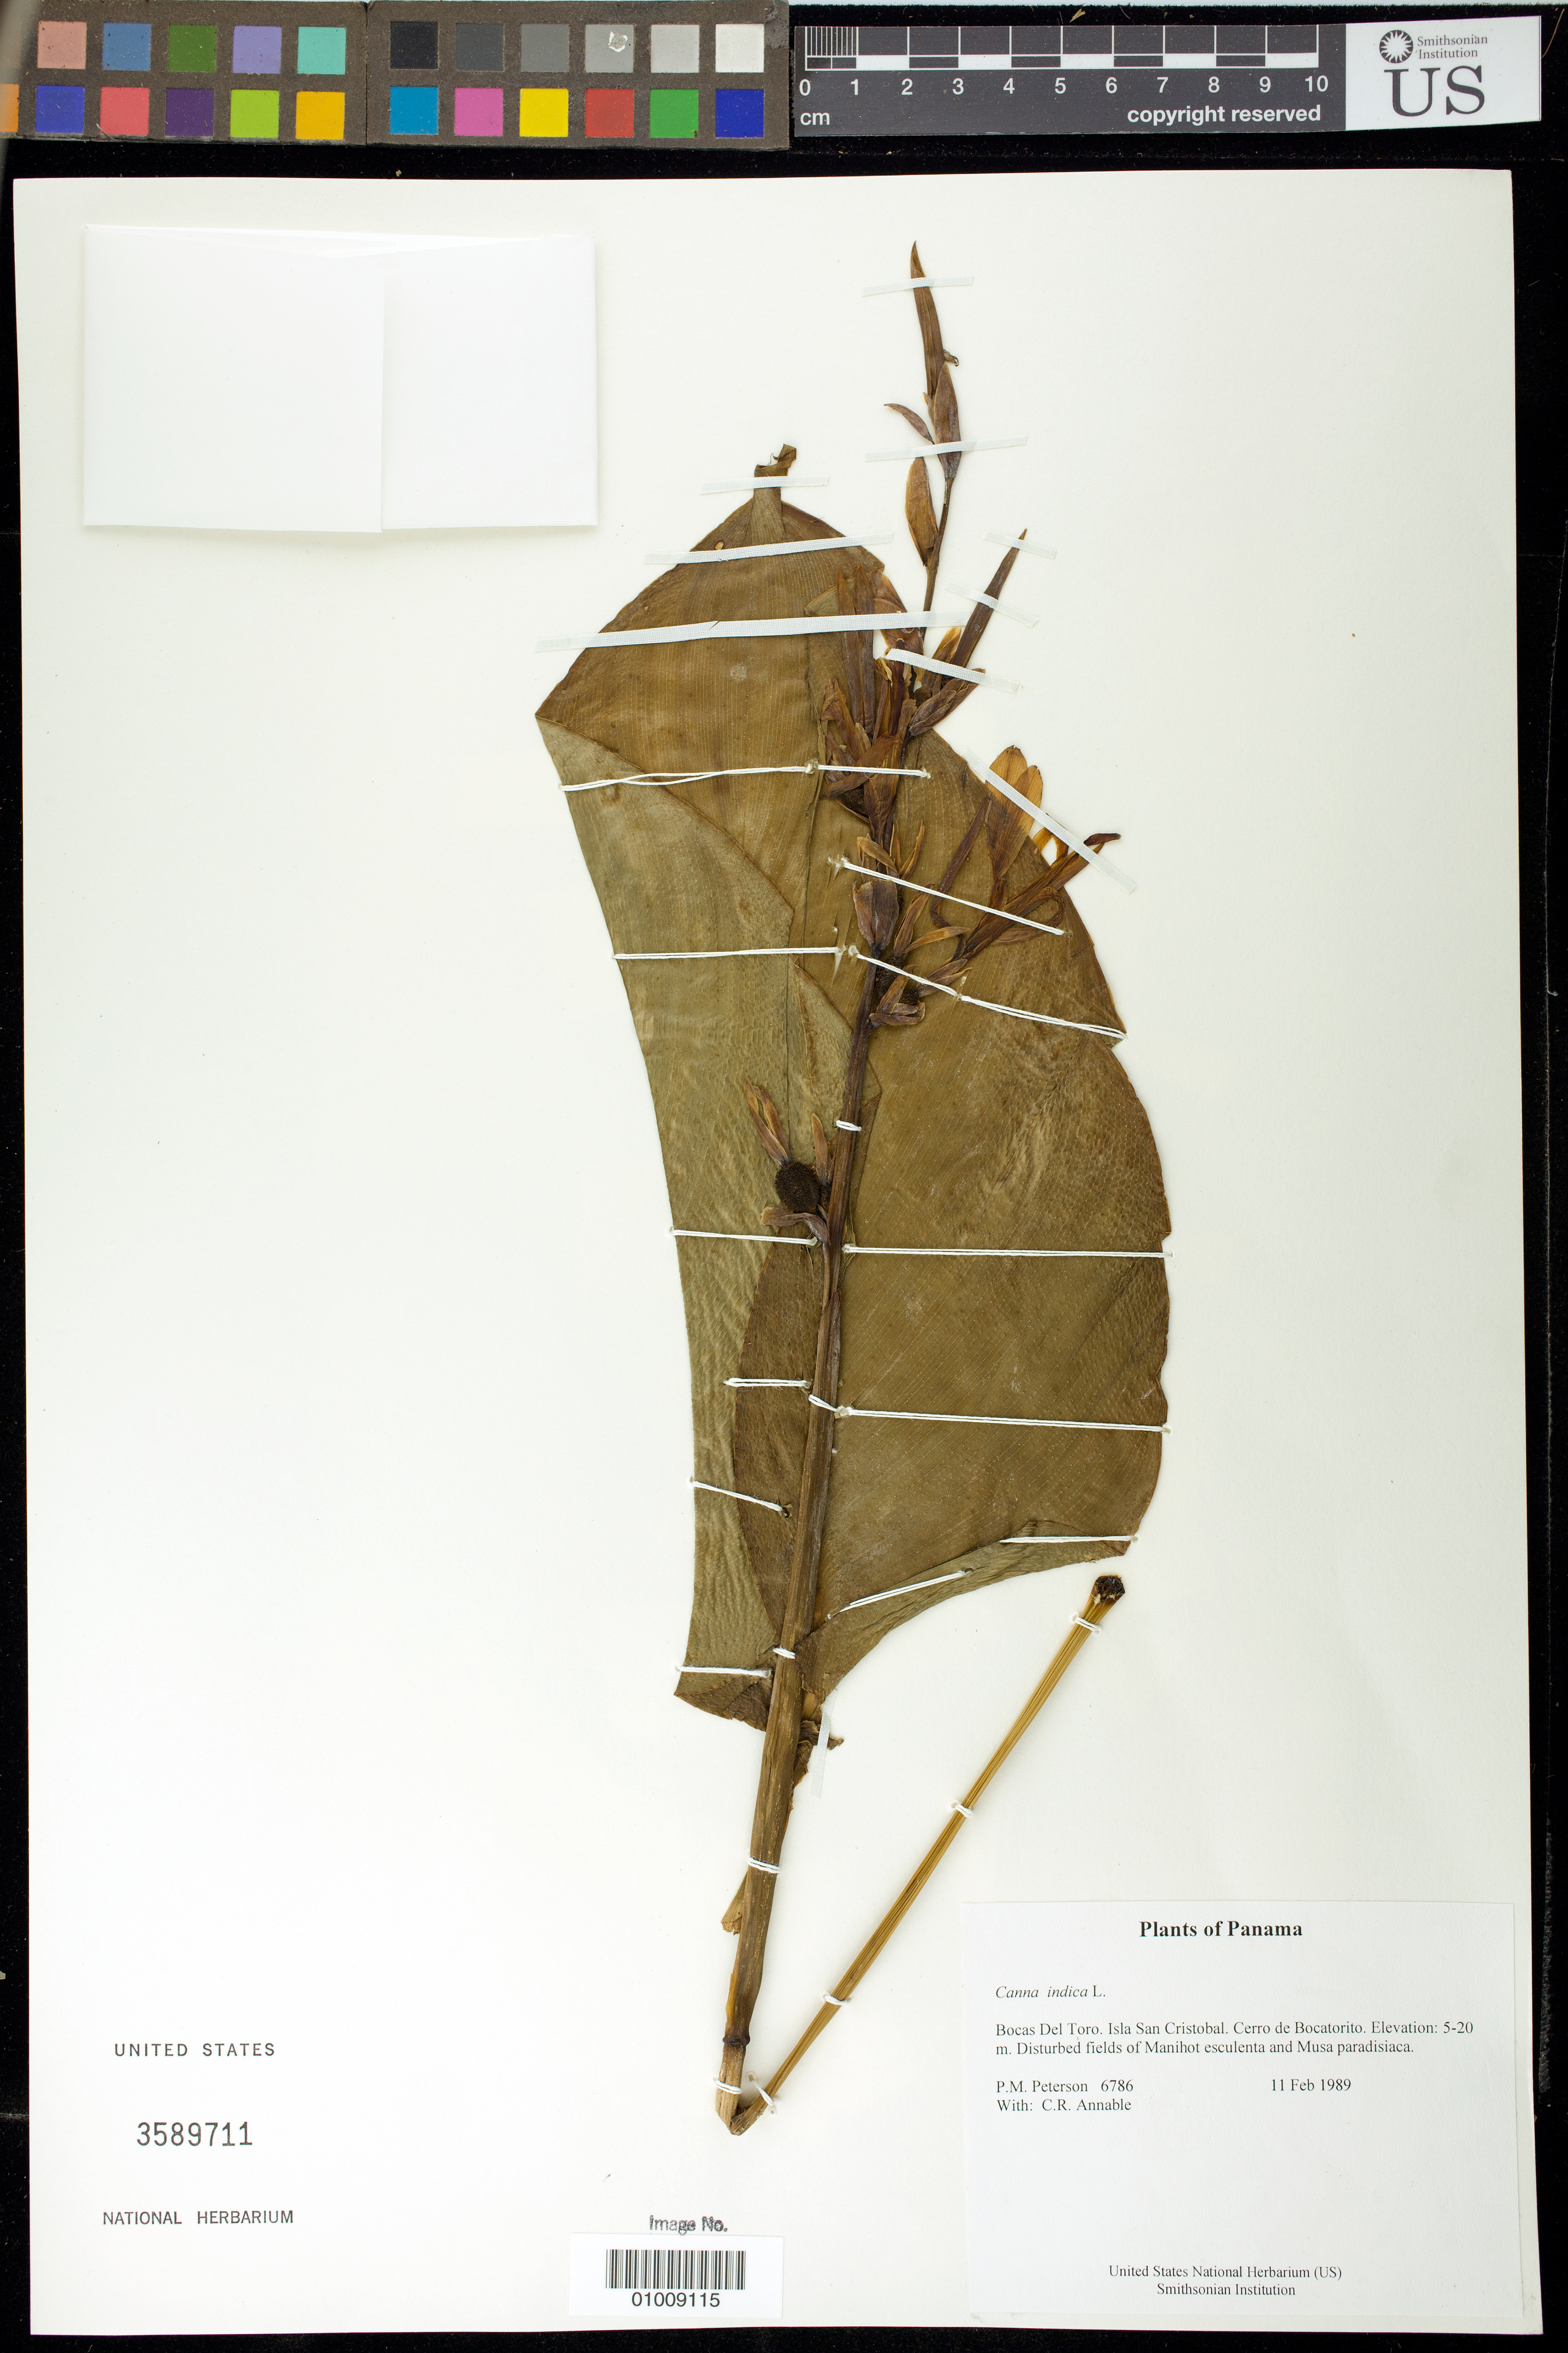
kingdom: Plantae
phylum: Tracheophyta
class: Liliopsida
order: Zingiberales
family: Cannaceae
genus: Canna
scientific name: Canna indica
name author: L.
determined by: Liesner, R. L.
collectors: P. M. Peterson & C. R. Annable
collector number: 06786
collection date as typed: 11 Feb 1989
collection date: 1989-02-11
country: Panama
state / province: Bocas del Toro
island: San Cristobal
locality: Cerro de Bocatorito.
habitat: Disturbed fields of Manihot esculenta and Musa paradisiaca.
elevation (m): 5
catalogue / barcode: US 3589711